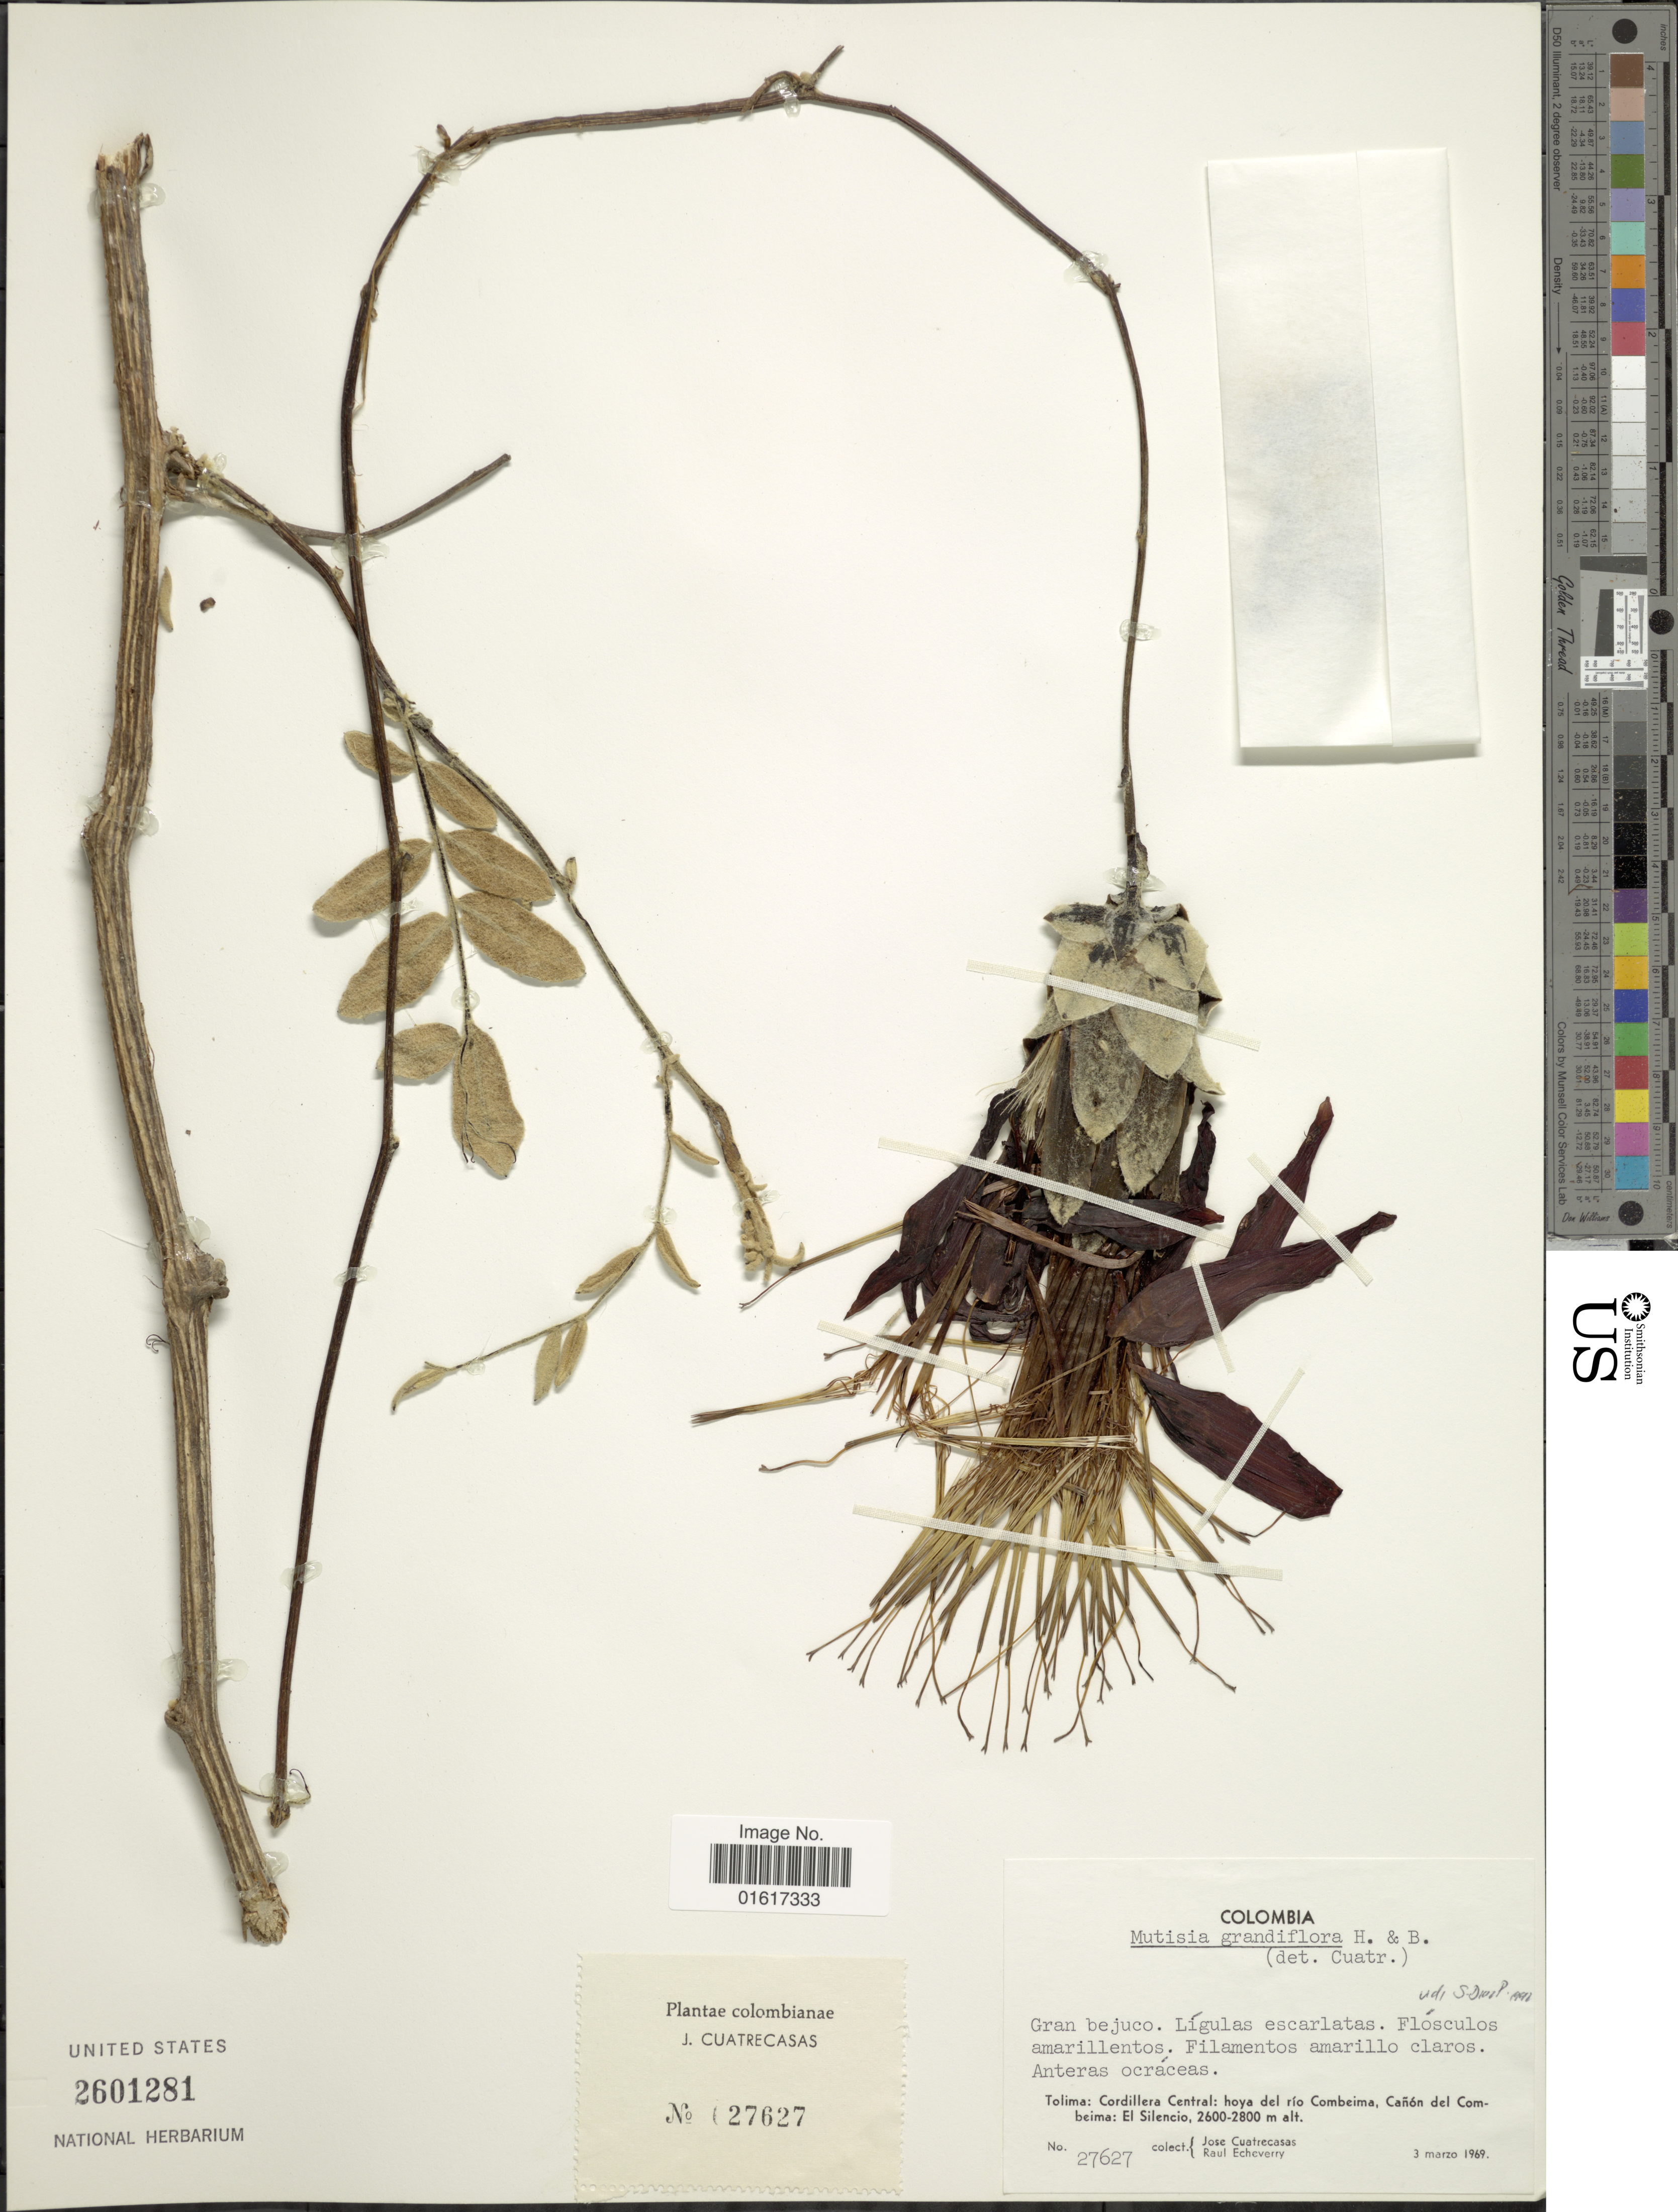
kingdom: Plantae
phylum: Tracheophyta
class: Magnoliopsida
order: Asterales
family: Asteraceae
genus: Mutisia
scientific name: Mutisia grandiflora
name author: Humb. & Bonpl.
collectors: J. Cuatrecasas & R. Echeverry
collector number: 27627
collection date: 1969-03-03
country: Colombia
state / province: Tolima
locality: Cordillera Central: hoya del río Combeima, Cañon del Combeima: El Silencio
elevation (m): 2600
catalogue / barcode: US 2601281